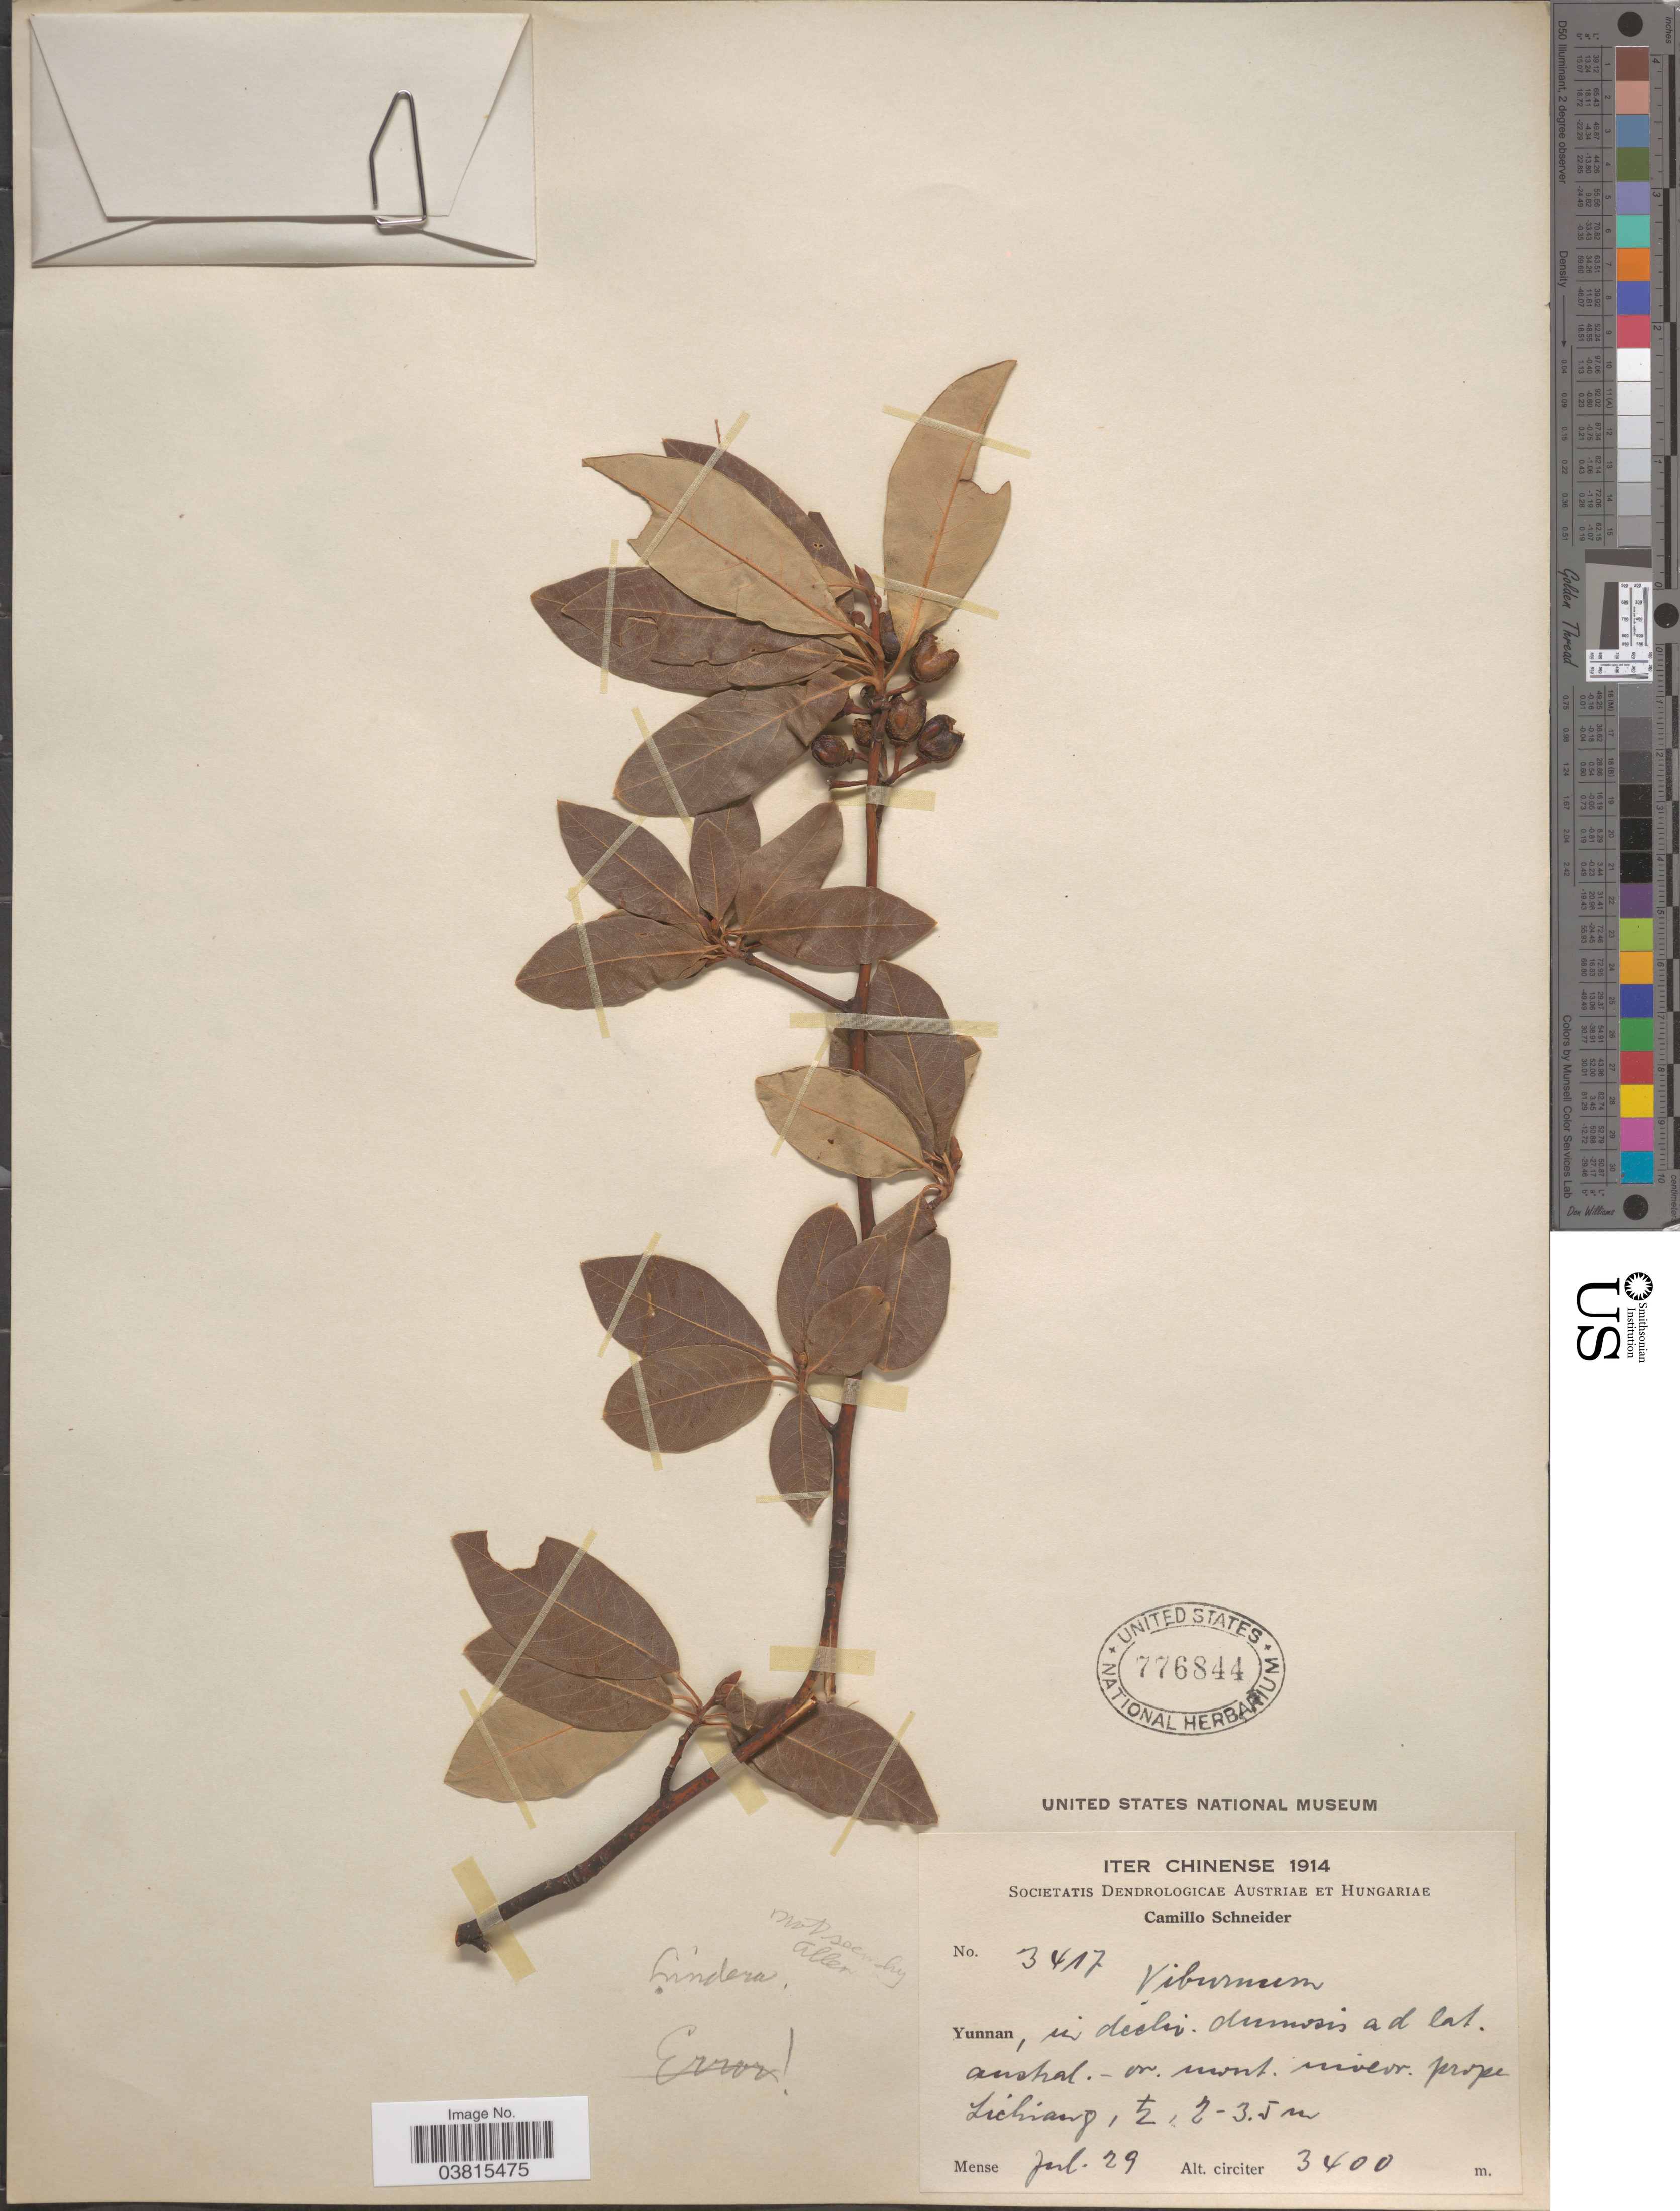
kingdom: Plantae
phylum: Tracheophyta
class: Magnoliopsida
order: Laurales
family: Lauraceae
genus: Lindera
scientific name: Lindera sp.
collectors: C. K. Schneider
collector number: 3417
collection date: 1914-07-29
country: China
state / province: Yunnan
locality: Iter Chinense. In declir. [interpreted] dumosis ad lat austral.- or. Mont. Niveor. Prope Lichiang.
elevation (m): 3400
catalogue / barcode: US 776844